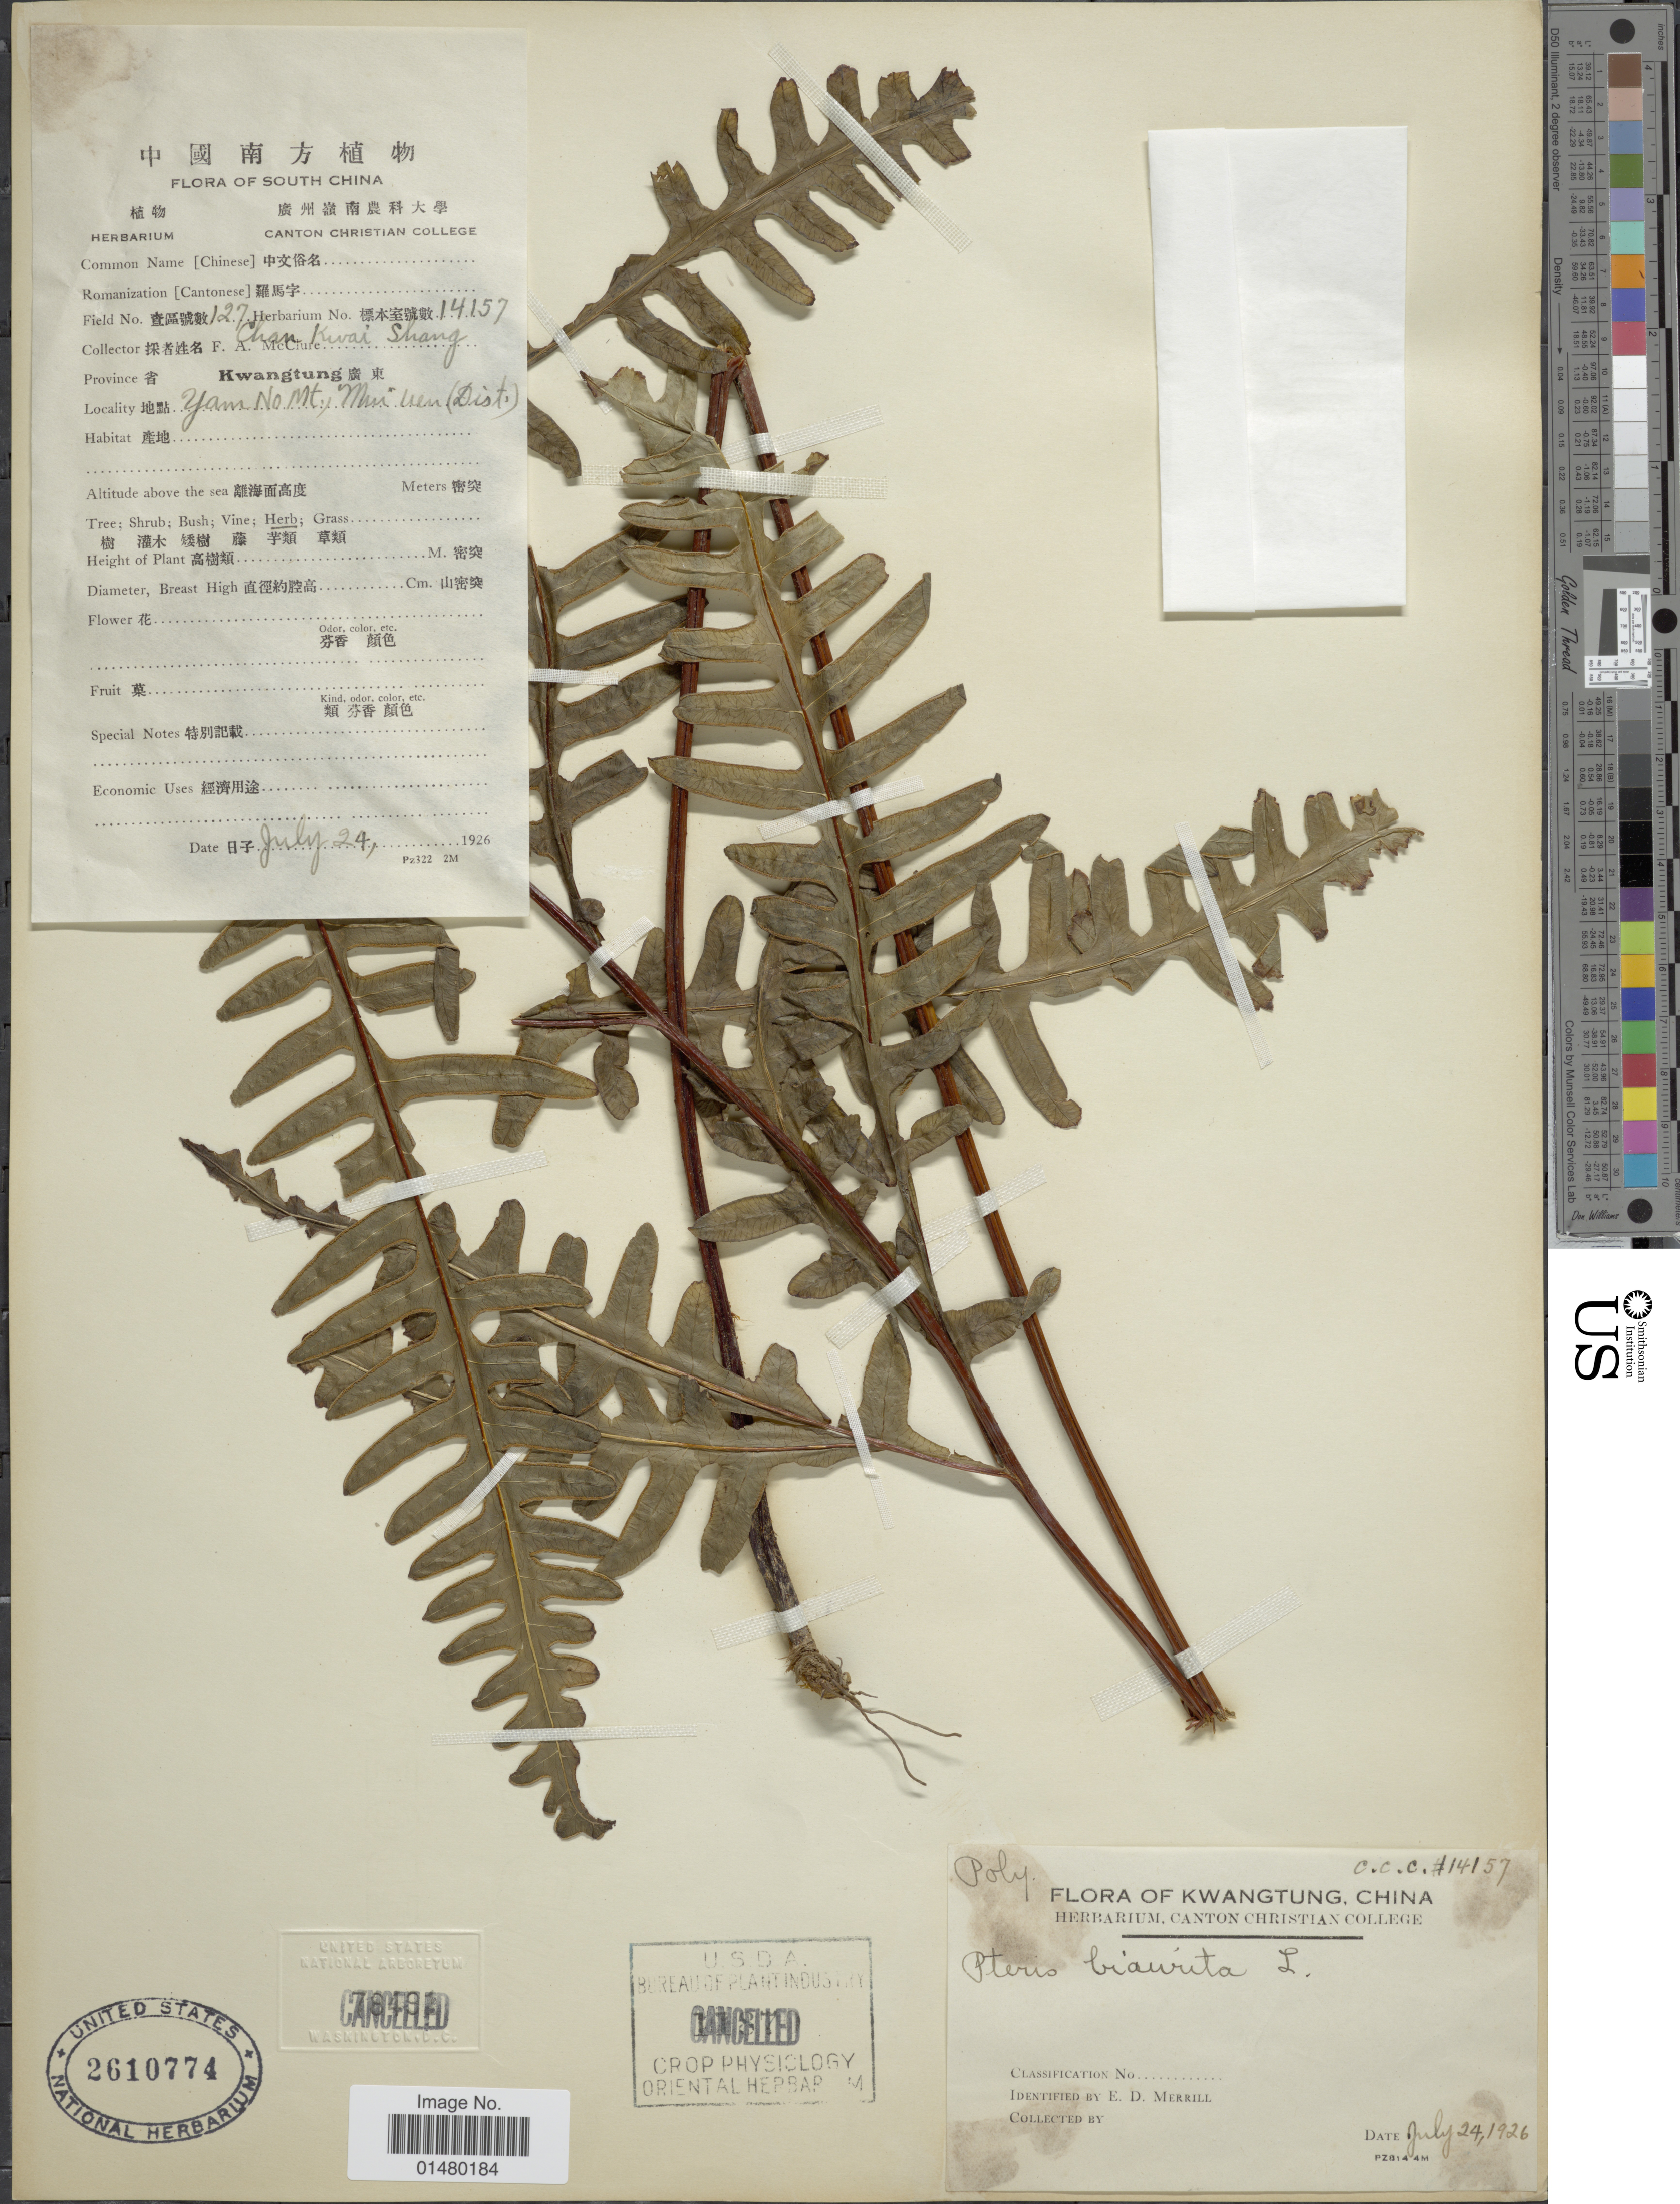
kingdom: Plantae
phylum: Tracheophyta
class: Polypodiopsida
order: Polypodiales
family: Pteridaceae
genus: Pteris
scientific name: Pteris biaurita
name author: L.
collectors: F. A. McClure & Chan Kwai Shang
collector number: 127/14157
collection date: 1926-07-24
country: China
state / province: Guangdong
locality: South China, Province Kwangtung, Yam No Mt, Mui [illegible text] (Dist)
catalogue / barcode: US 2610774